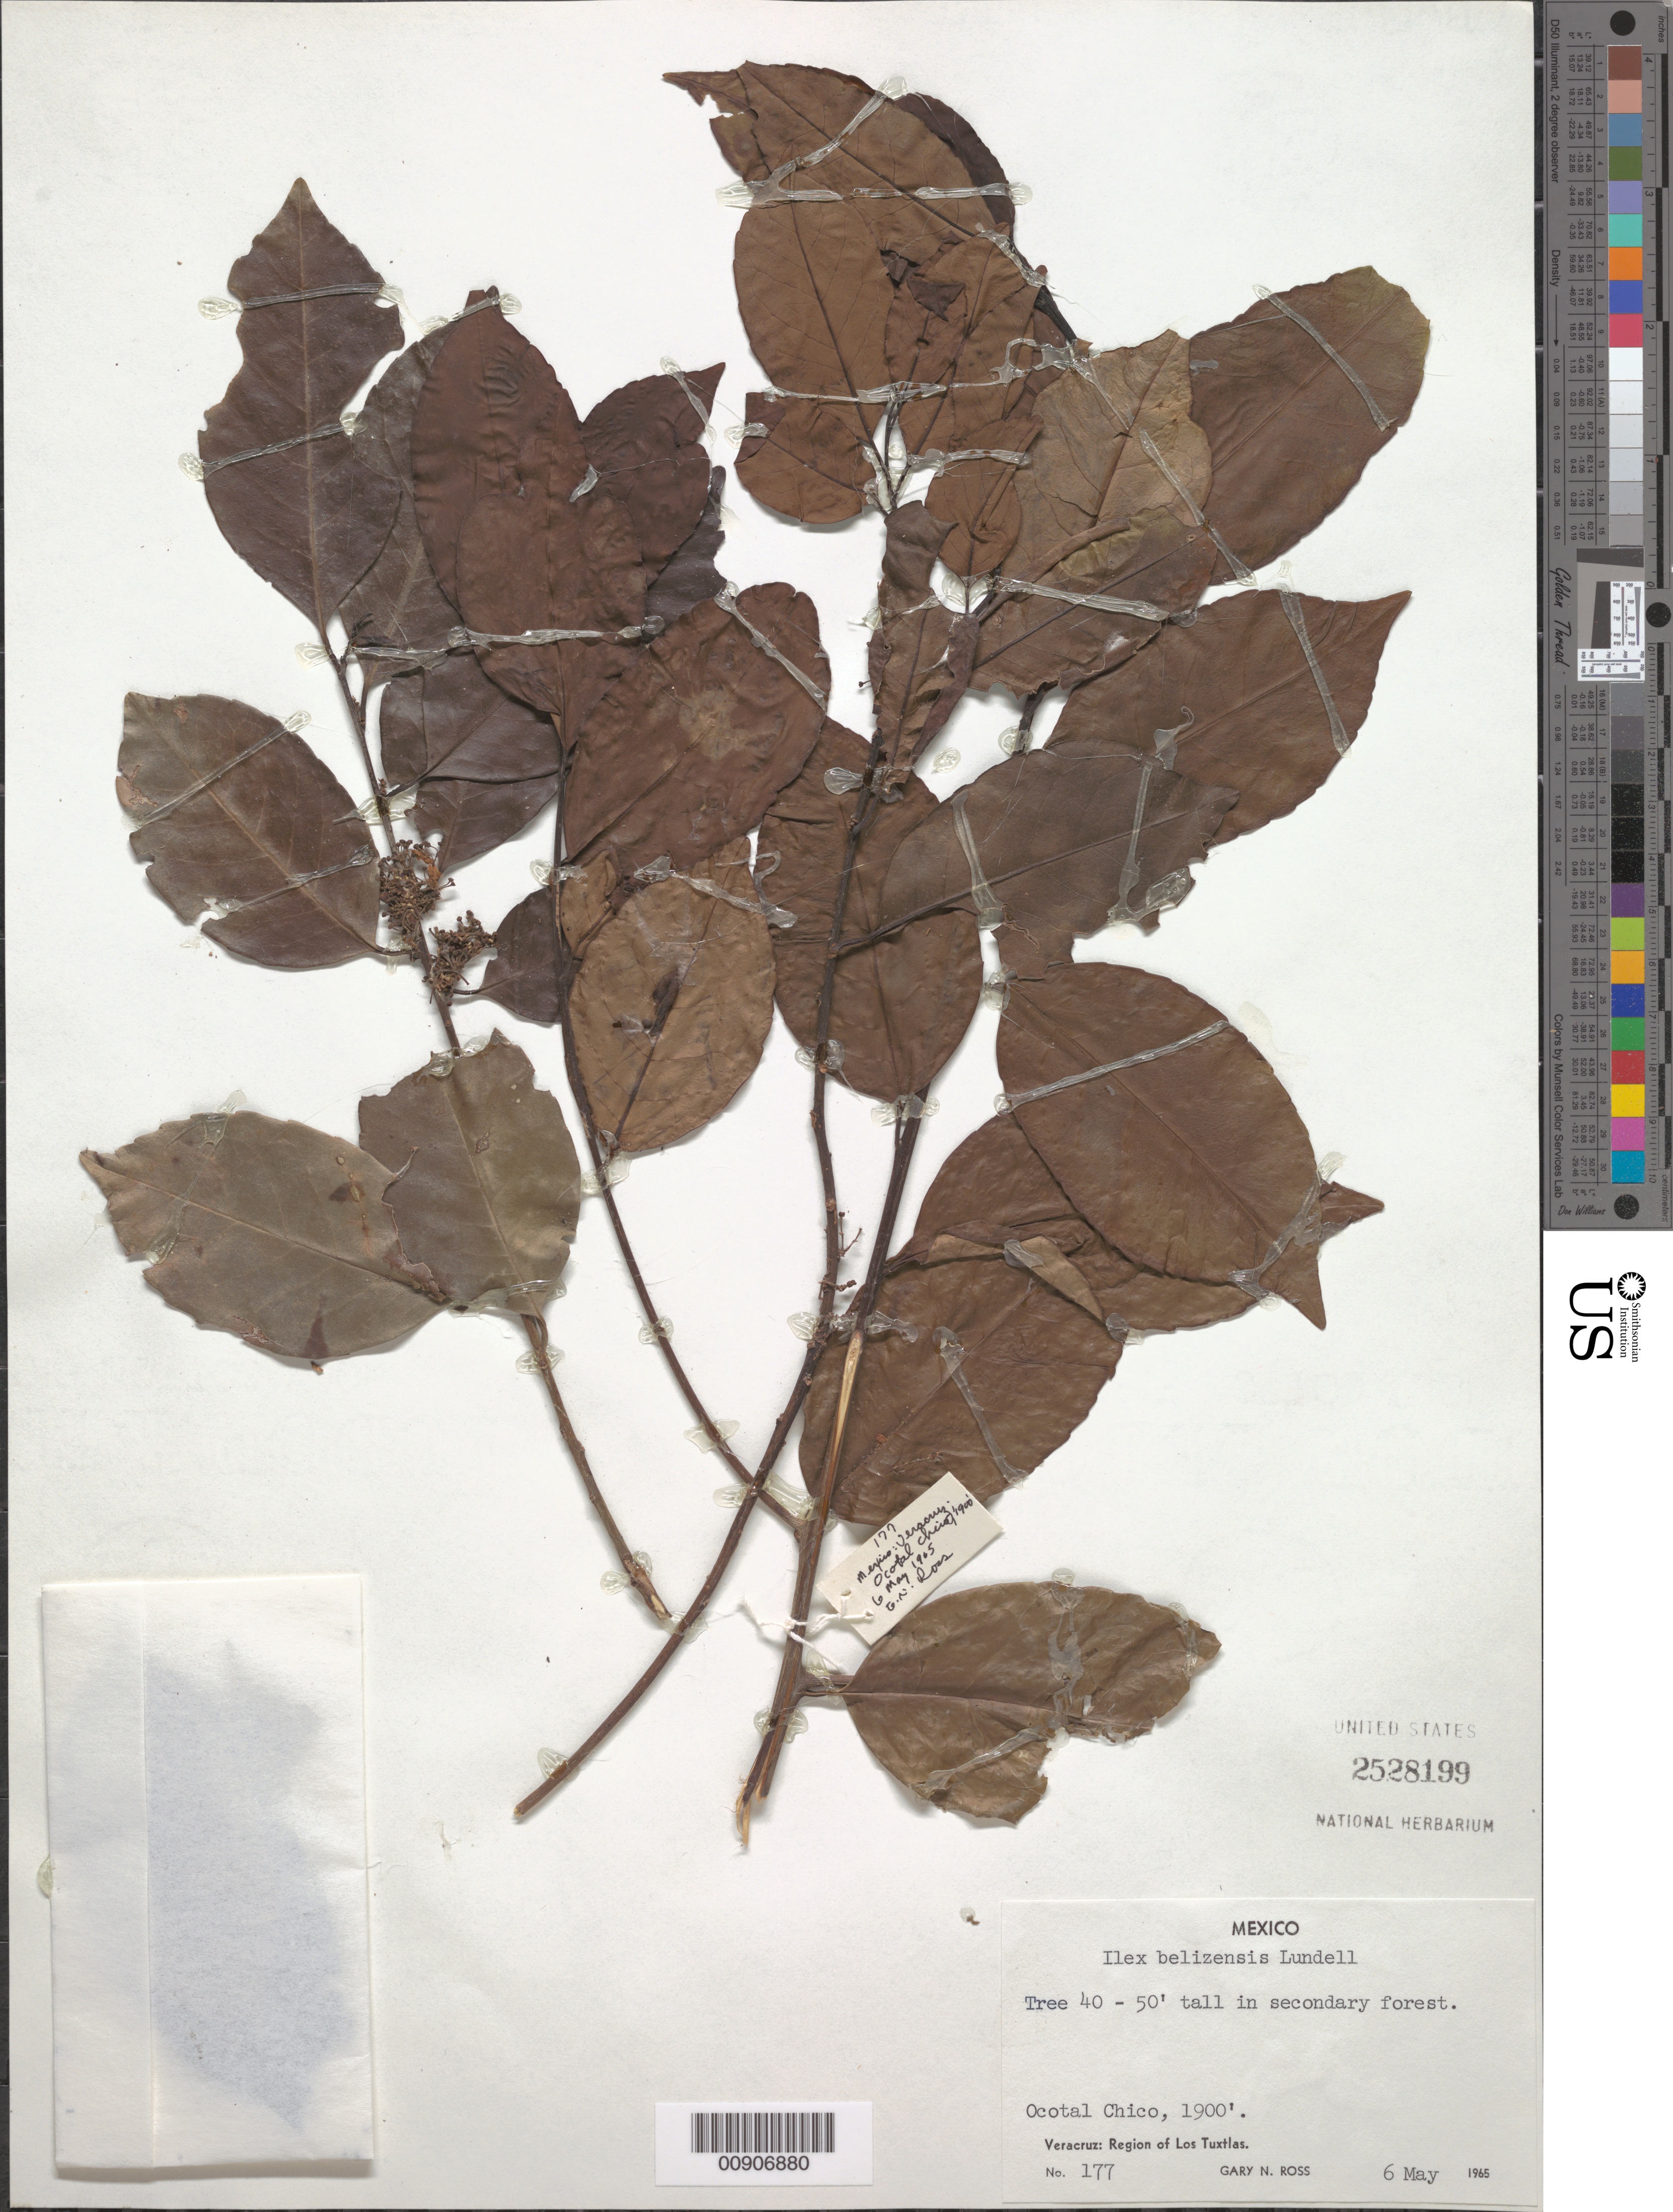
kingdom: Plantae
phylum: Tracheophyta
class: Magnoliopsida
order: Aquifoliales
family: Aquifoliaceae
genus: Ilex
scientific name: Ilex belizensis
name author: Lundell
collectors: G. N. Ross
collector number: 177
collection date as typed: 06 May 1965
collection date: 1965-05-06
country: Mexico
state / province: Veracruz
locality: Veracruz: Region of Los Tuxtlas: Ocotal Chico.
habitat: Secondary forest.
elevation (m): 579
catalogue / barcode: US 2528199